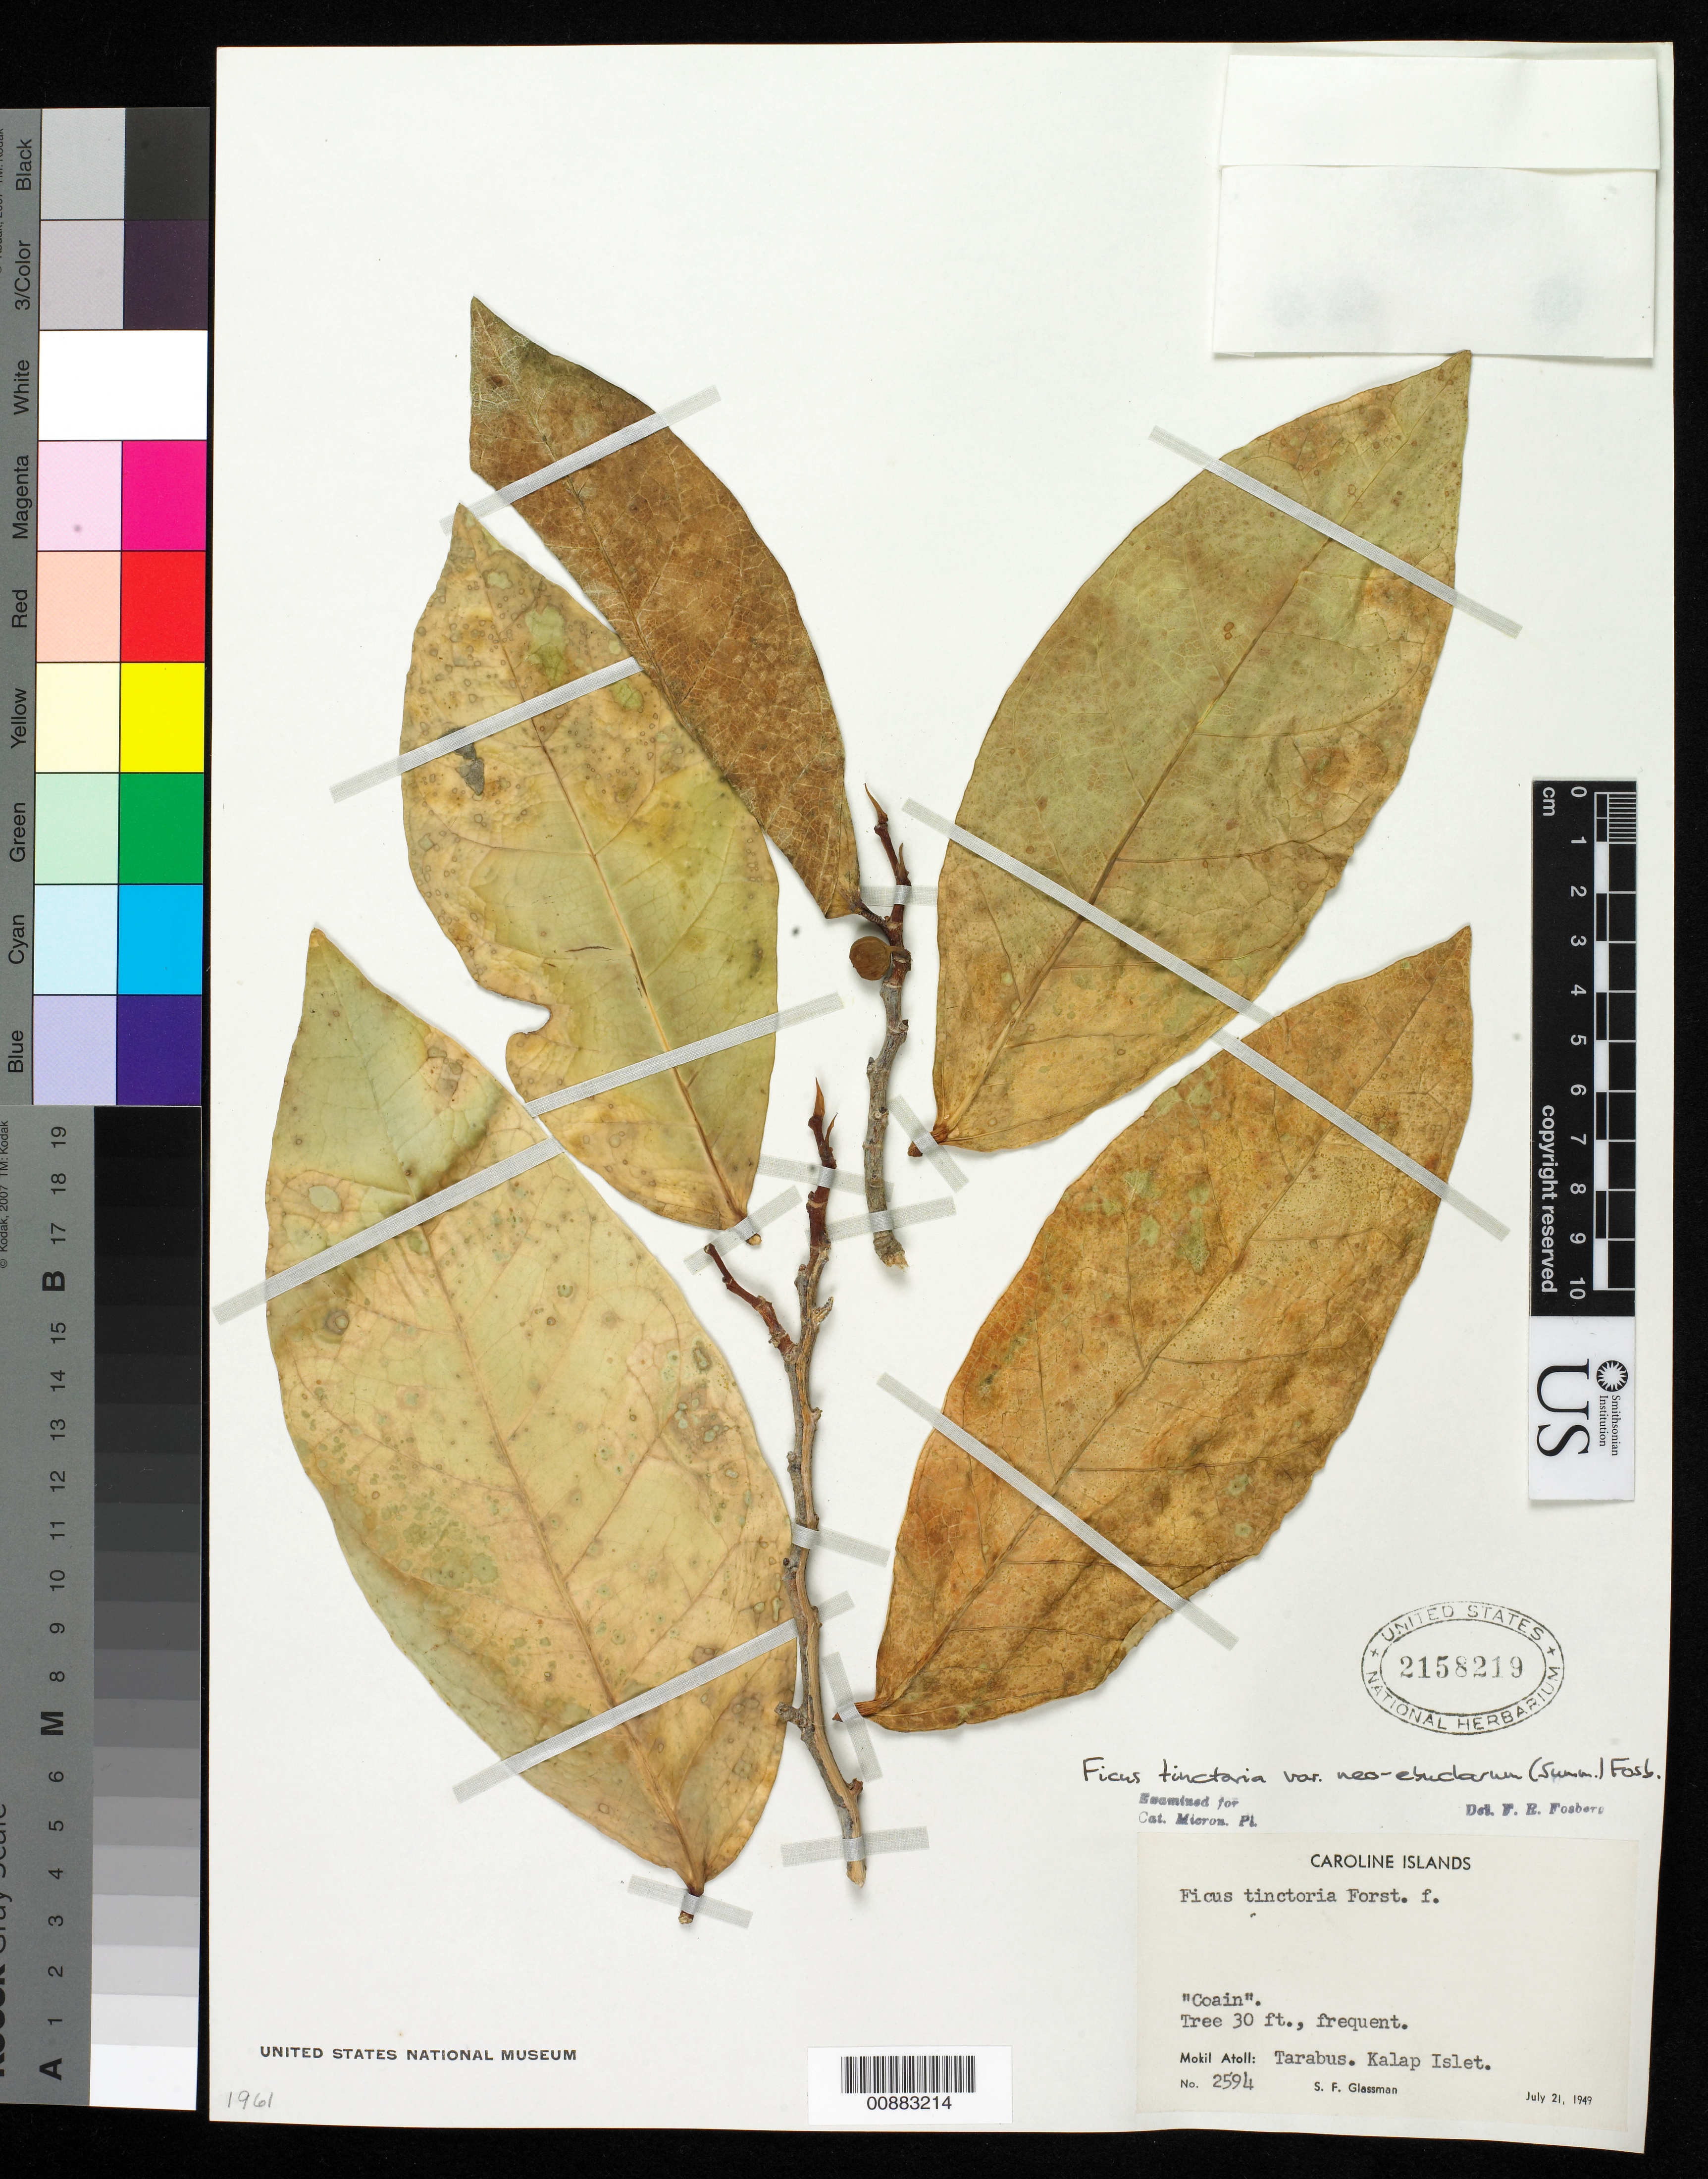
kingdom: Plantae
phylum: Tracheophyta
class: Magnoliopsida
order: Rosales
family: Moraceae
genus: Ficus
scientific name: Ficus tinctoria var. neoebudarum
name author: (Summerh.) Fosberg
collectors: S. F. Glassman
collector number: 2594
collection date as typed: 21 Jul 1949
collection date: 1949-07-21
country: Micronesia, Federated States of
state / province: Pohnpei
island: Mwokil (Mokil) Atoll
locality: Kalap Islet, Tarabus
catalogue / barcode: US 2158219